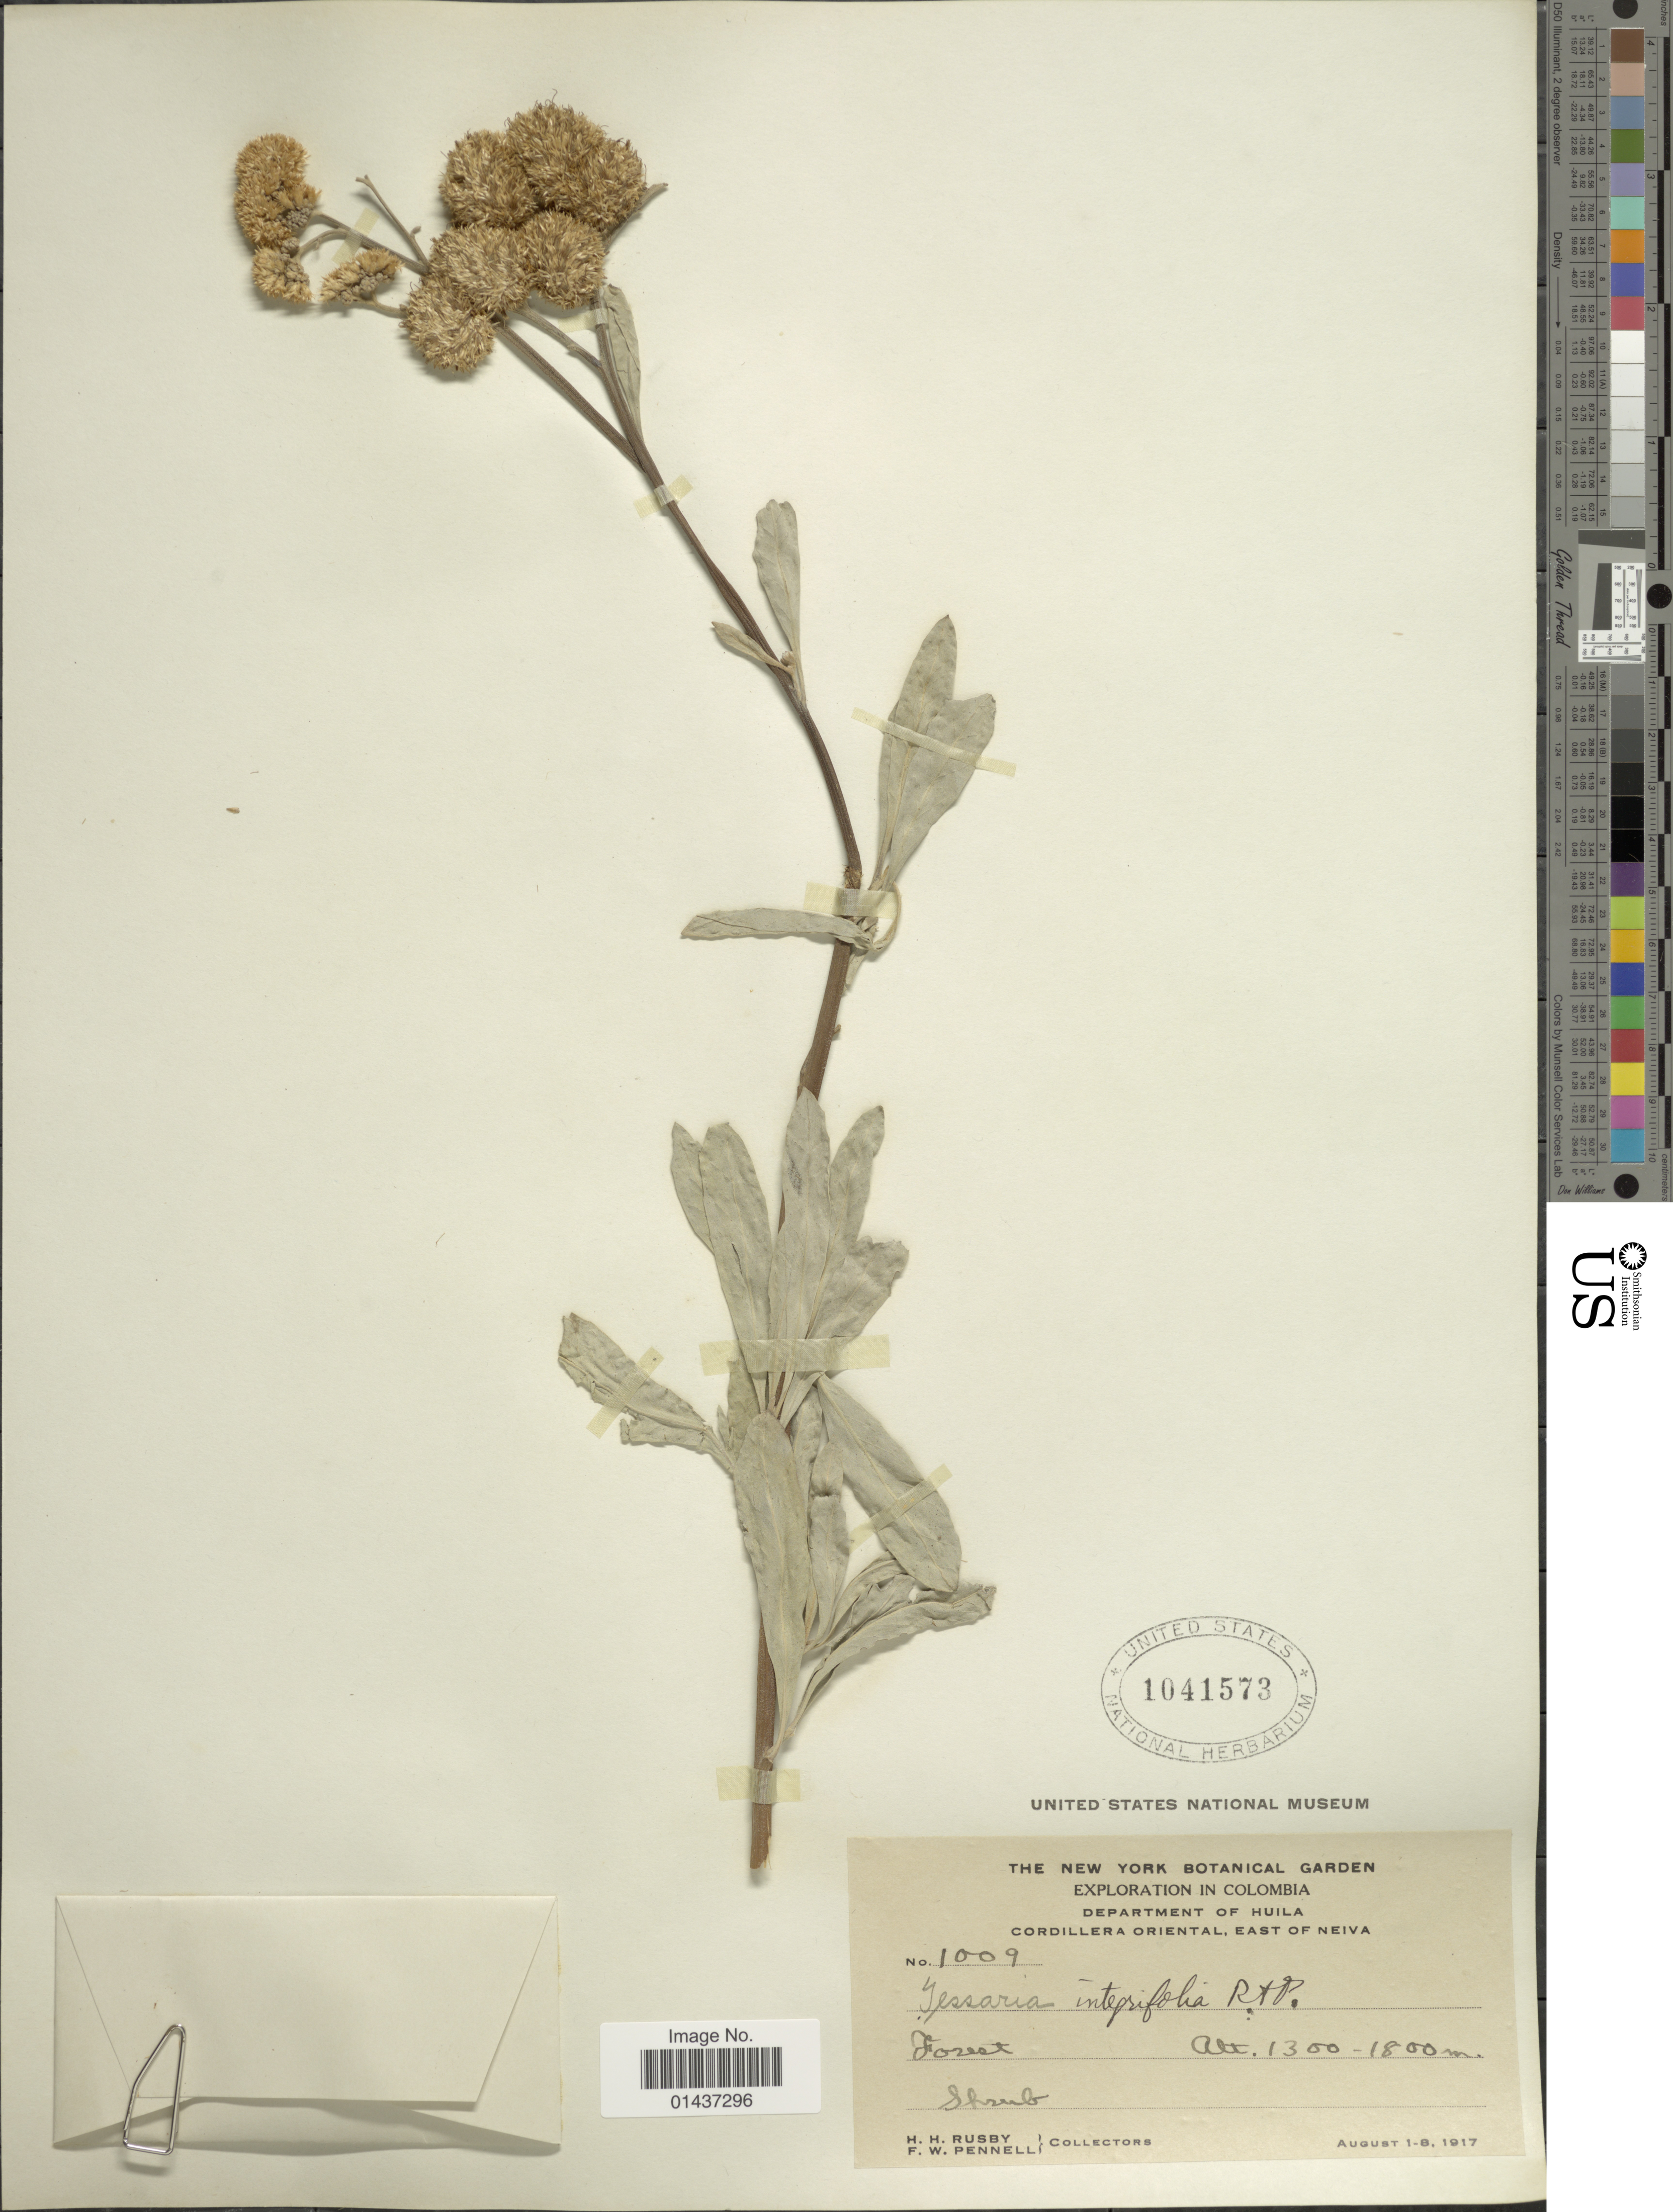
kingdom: Plantae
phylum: Tracheophyta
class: Magnoliopsida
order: Asterales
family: Asteraceae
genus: Tessaria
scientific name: Tessaria integrifolia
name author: Ruiz & Pav.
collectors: H. H. Rusby & F. W. Pennell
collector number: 1009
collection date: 1917-08-01/1917-08-08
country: Colombia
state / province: Huila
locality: Department of Huila, Cordillera Oriental, East of Neiva, Forest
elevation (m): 1300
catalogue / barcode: US 1041573